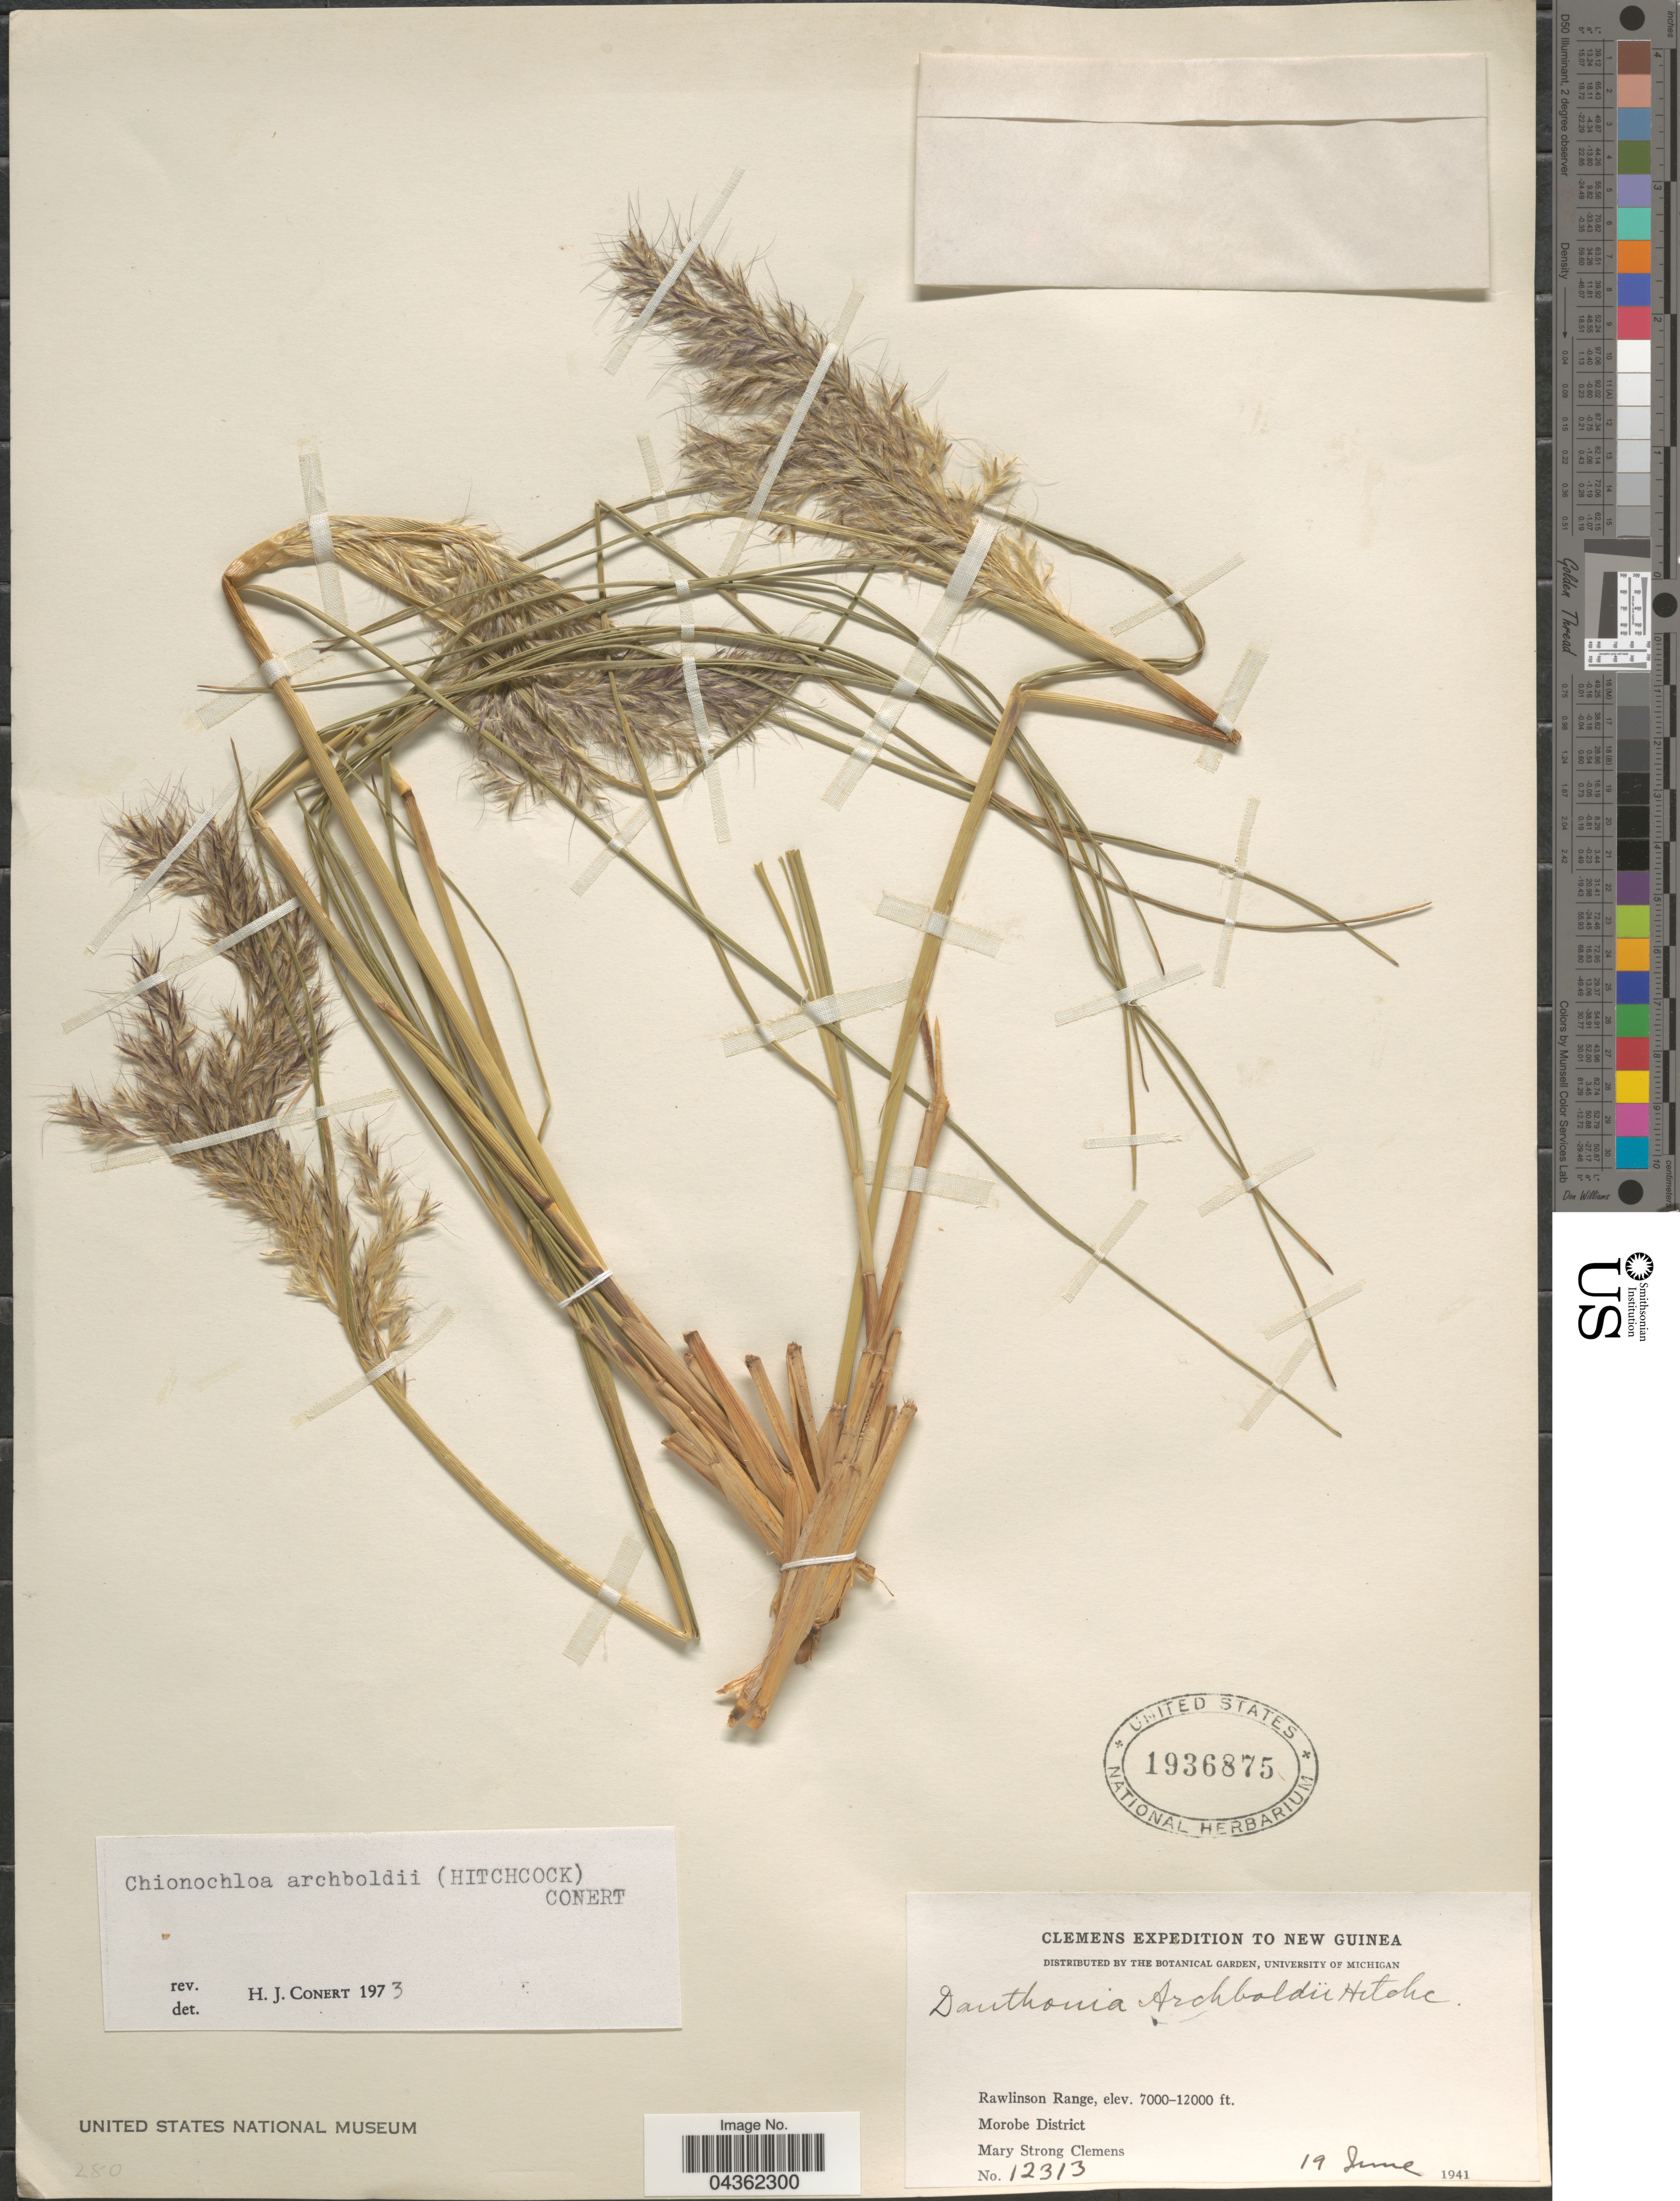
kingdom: Plantae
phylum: Tracheophyta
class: Liliopsida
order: Poales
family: Poaceae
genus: Chimaerochloa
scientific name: Chimaerochloa archboldii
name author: (Hitchc.) Pirie & H.P. Linder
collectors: M. S. Clemens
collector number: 12313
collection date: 1941-06-19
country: Papua New Guinea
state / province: Morobe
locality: Clemens Expedition to New Guinea. Rawlinson Range, Morobe District.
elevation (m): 2134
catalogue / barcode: US 1936875